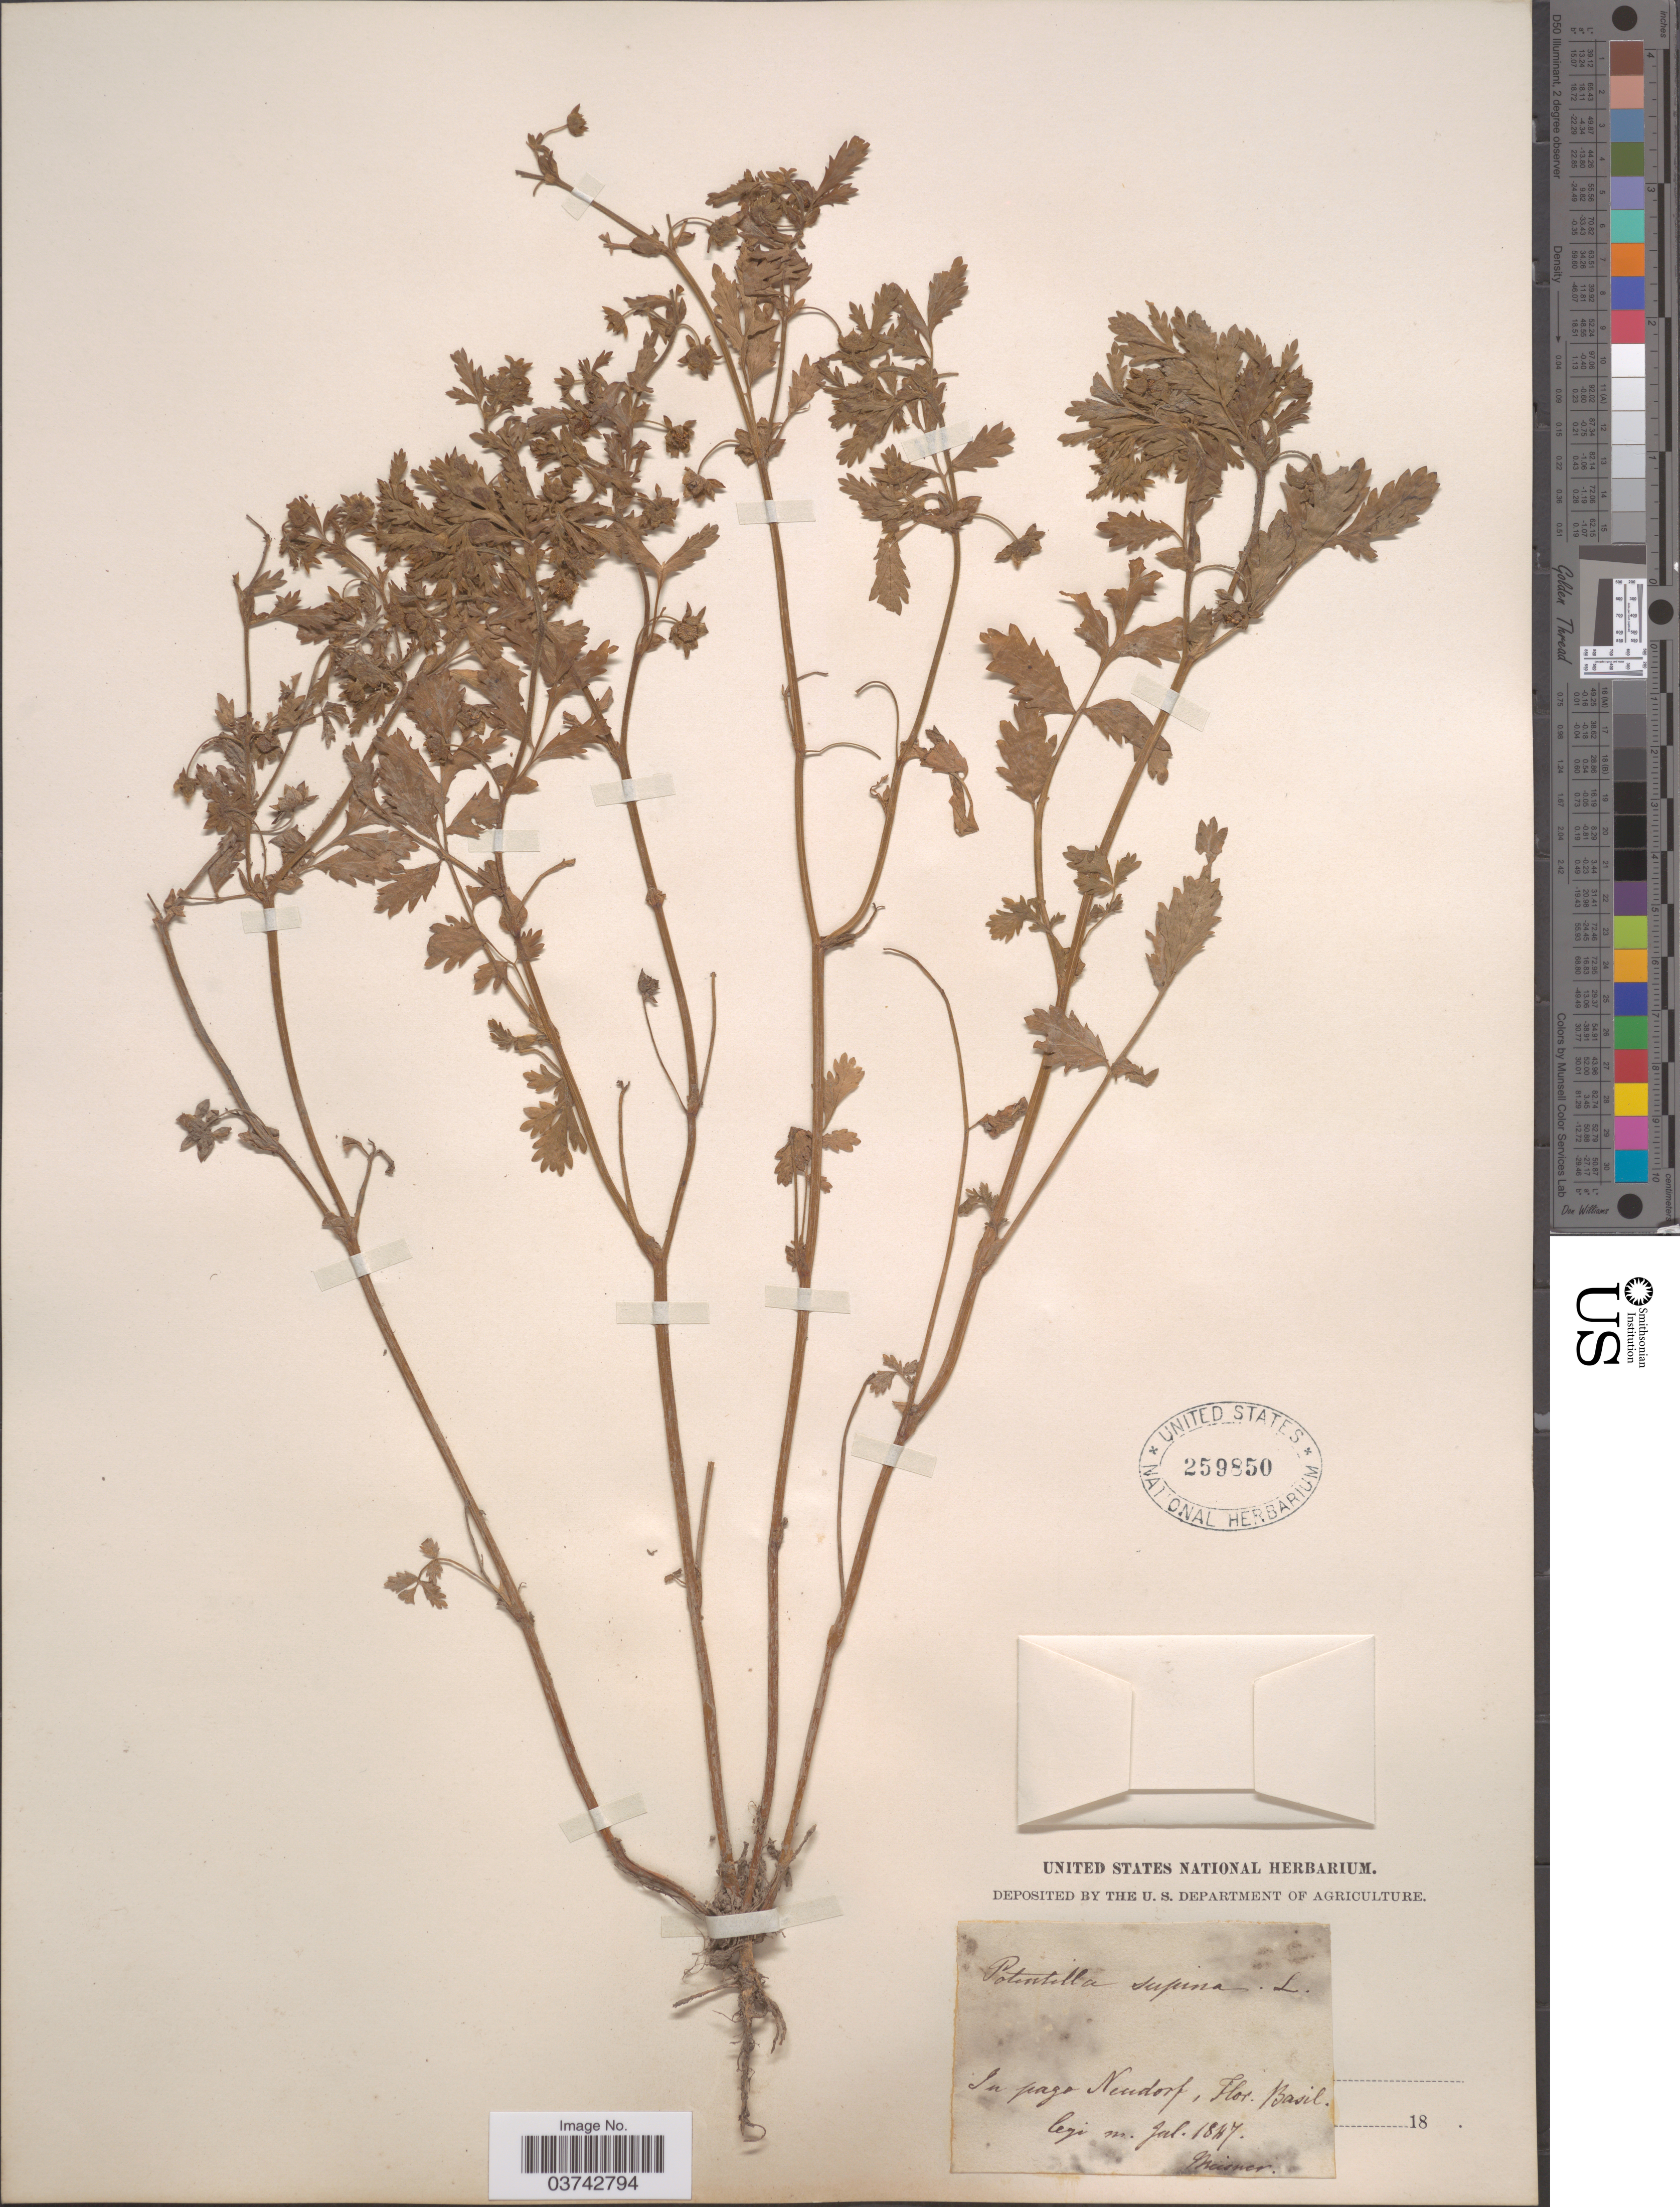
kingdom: Plantae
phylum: Tracheophyta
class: Magnoliopsida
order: Rosales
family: Rosaceae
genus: Potentilla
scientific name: Potentilla supina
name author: L.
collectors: Meisner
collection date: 1847-07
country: Switzerland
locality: In pago Neudorf, Flor. Basil.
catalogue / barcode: US 259850